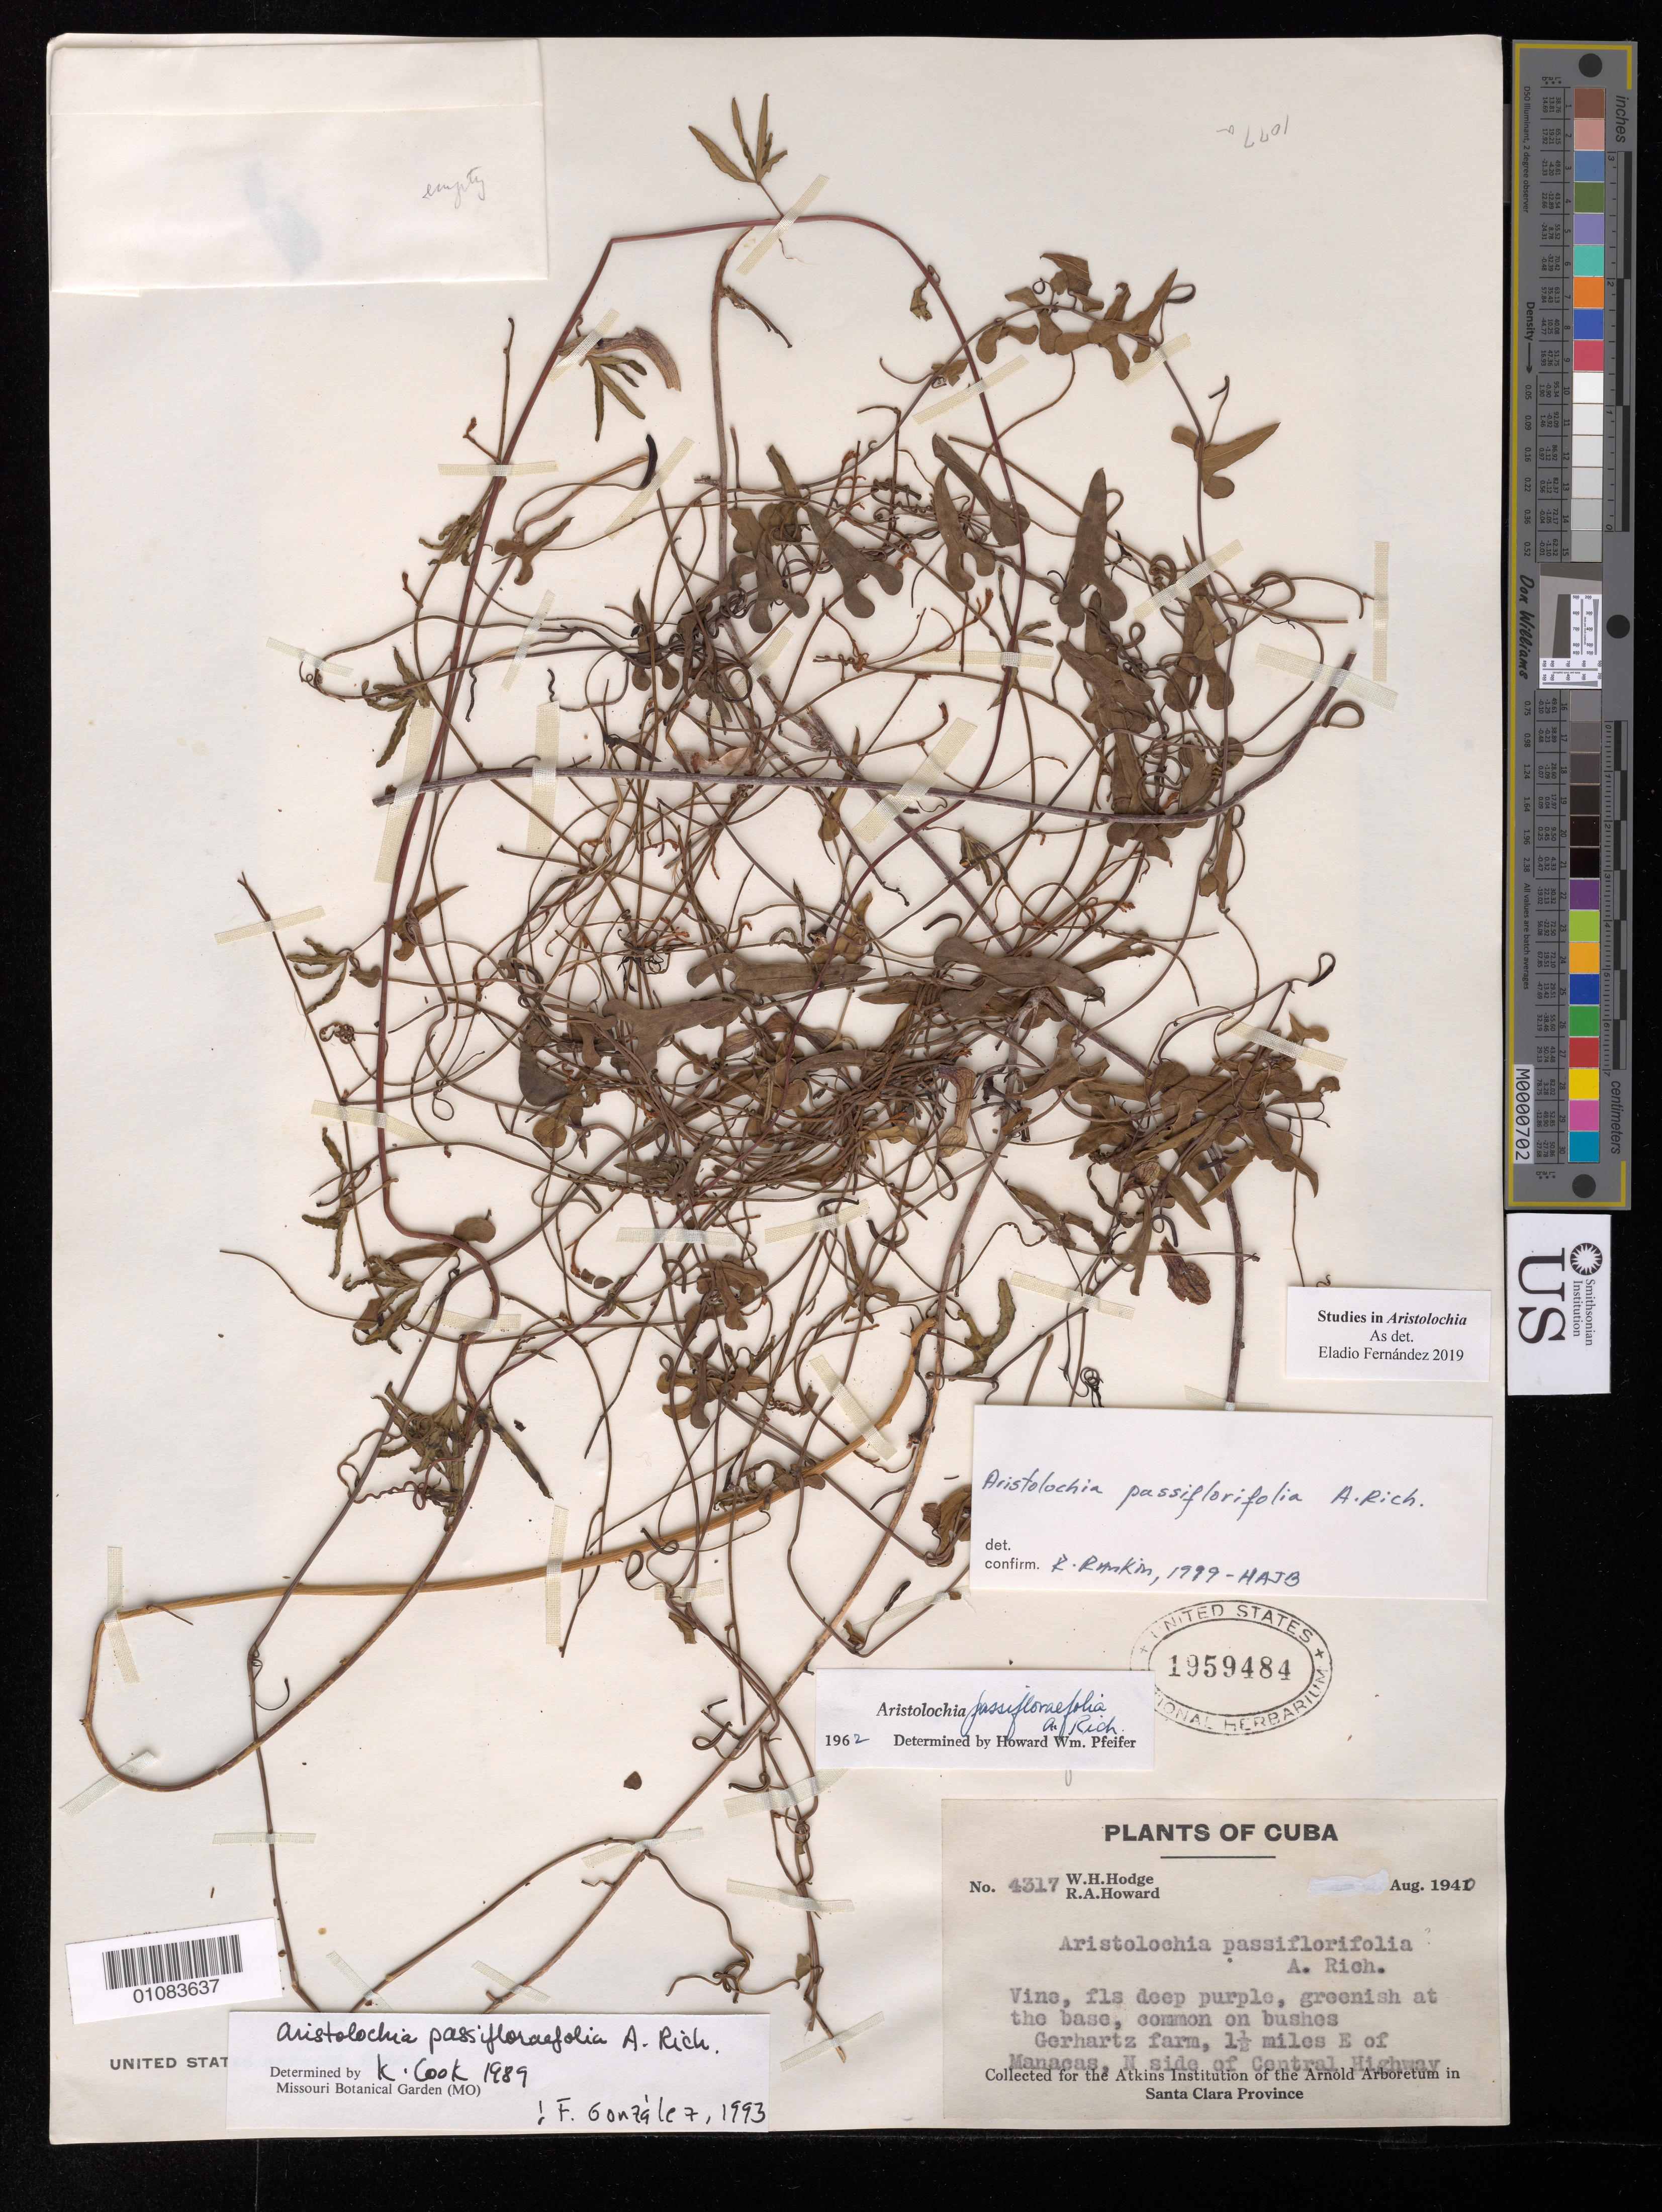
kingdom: Plantae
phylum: Tracheophyta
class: Magnoliopsida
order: Piperales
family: Aristolochiaceae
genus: Aristolochia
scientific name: Aristolochia passiflorifolia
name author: A. Rich.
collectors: W. Hodge & R. A. Howard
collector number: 4317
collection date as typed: Aug 1940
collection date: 1940-08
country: Cuba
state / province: Villa Clara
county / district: Santa Clara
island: Cuba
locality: Santa Clara Province, 1 5 miles E of Manacas, N side of Central Highway, Gerhartz farm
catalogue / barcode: US 1959484